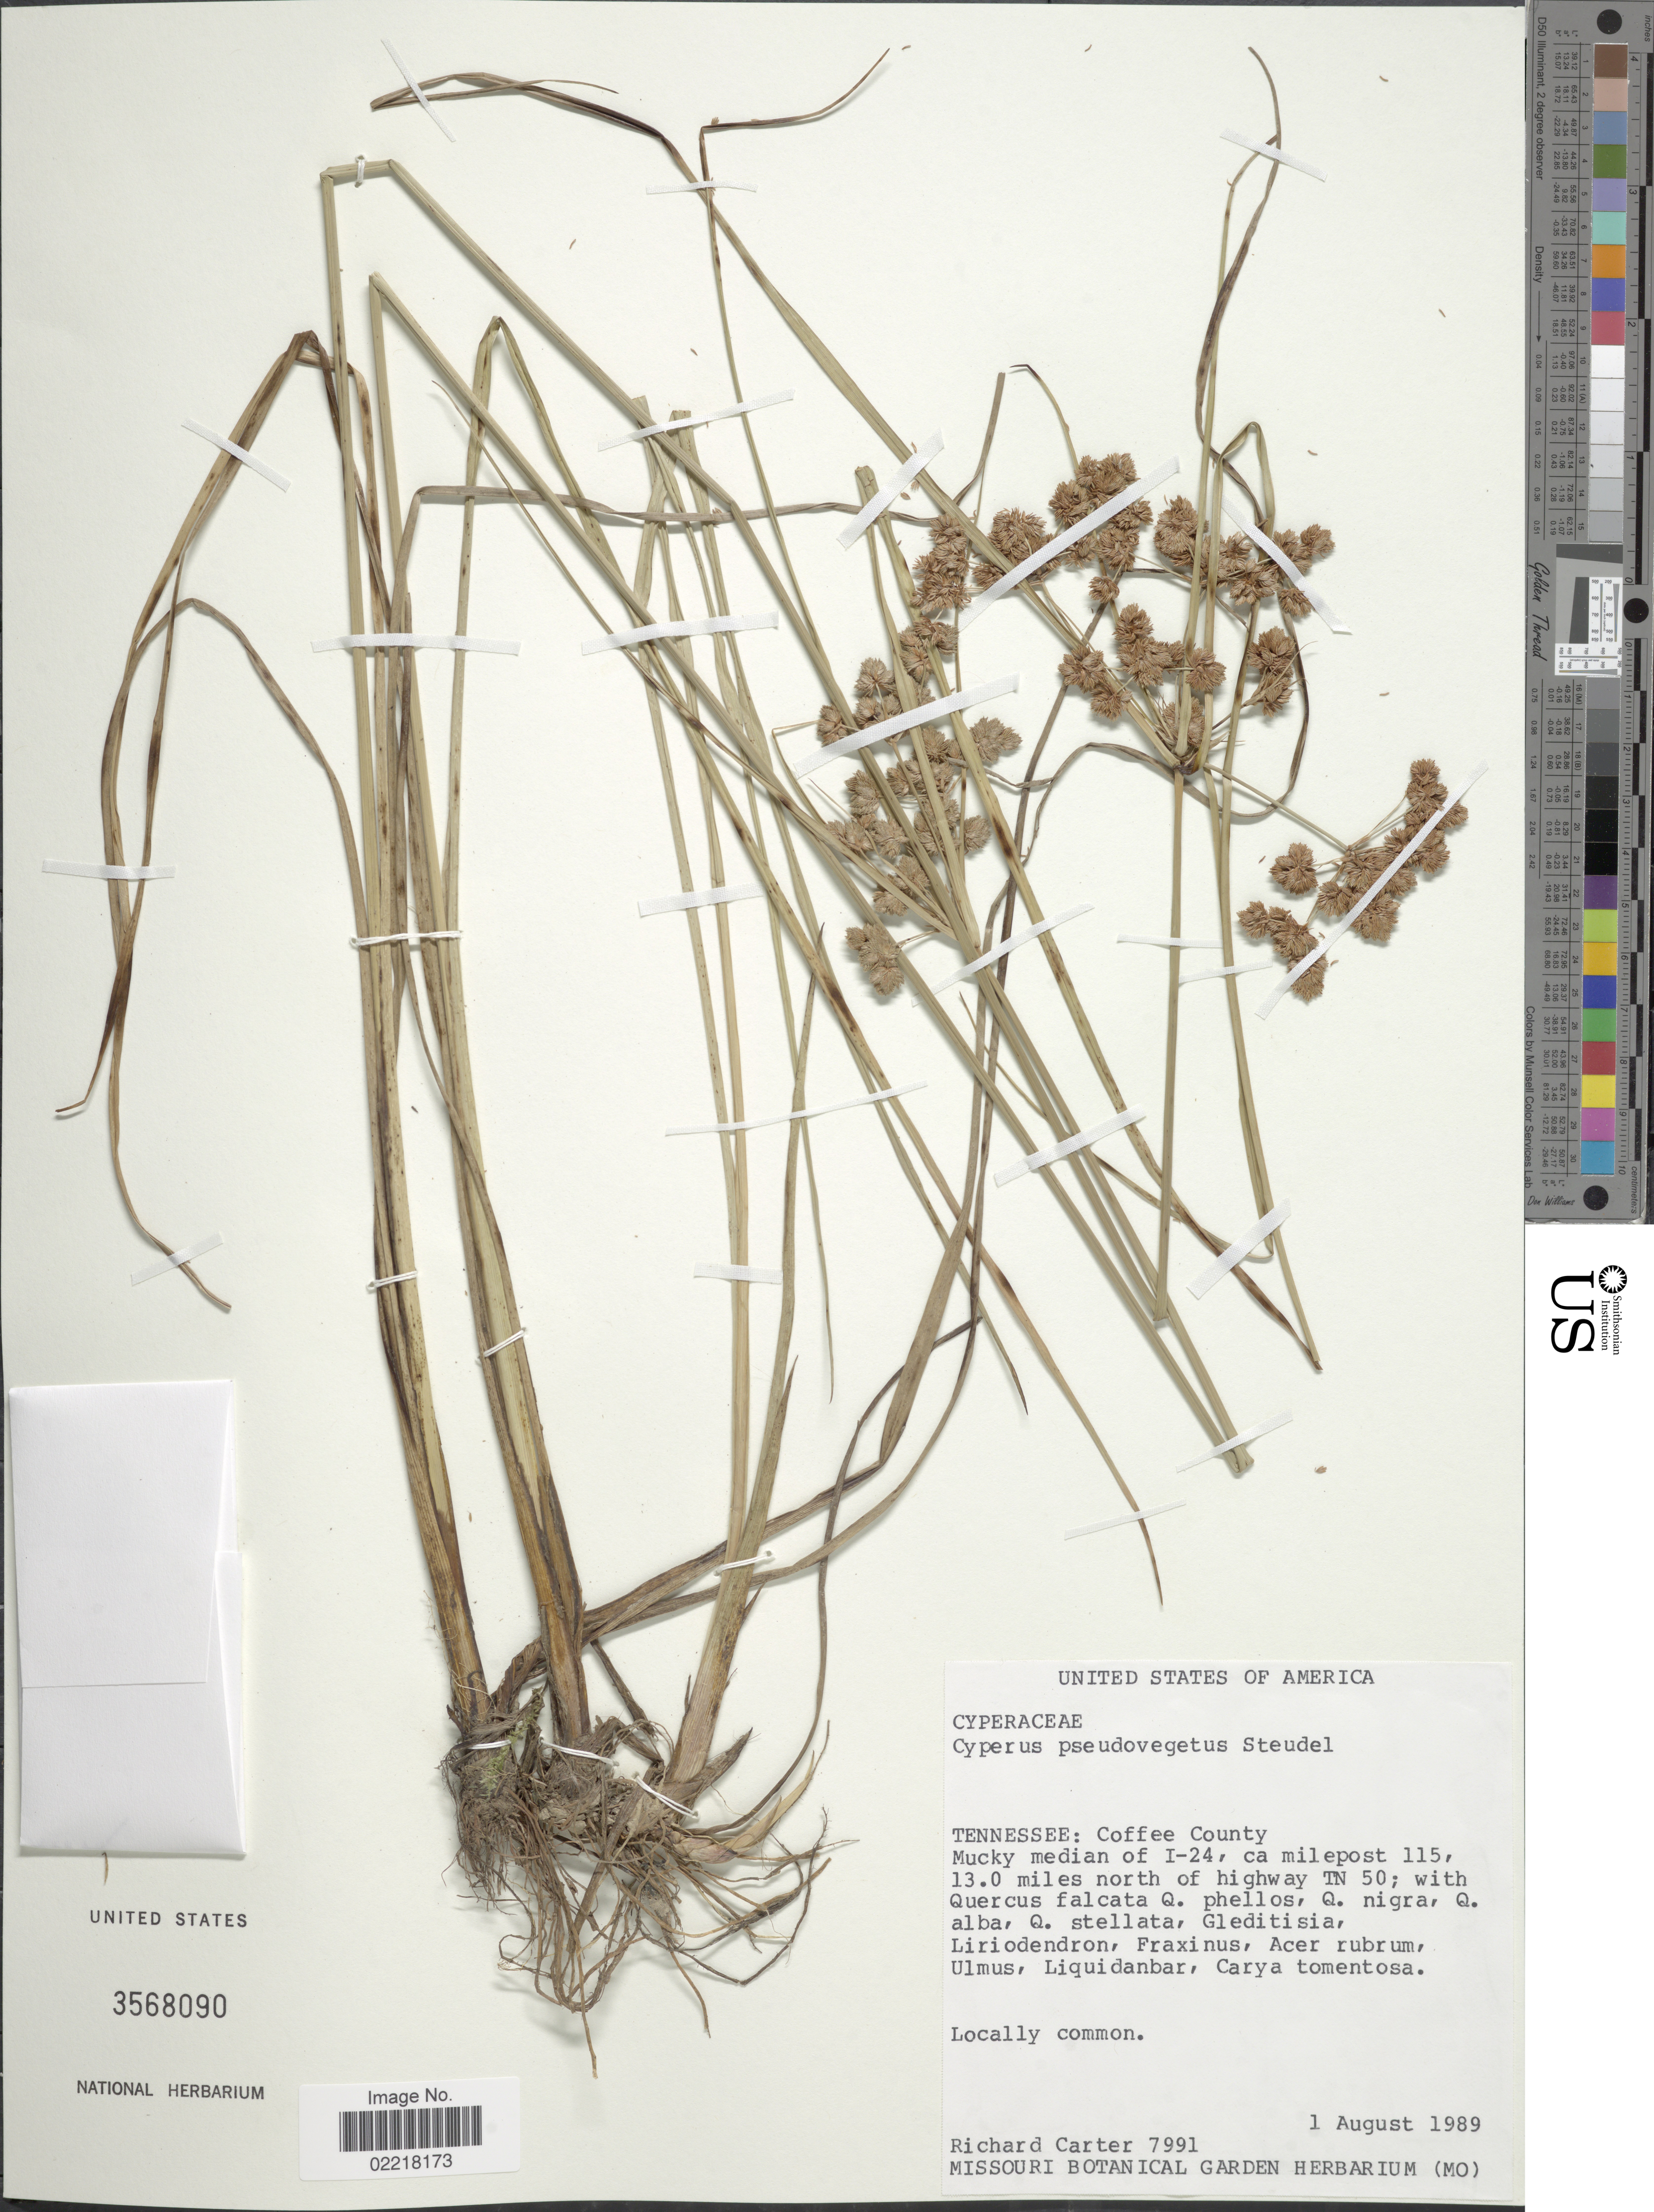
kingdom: Plantae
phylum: Tracheophyta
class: Liliopsida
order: Poales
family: Cyperaceae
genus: Cyperus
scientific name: Cyperus pseudovegetus Steud.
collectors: R. Carter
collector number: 7991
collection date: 1989-08-01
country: United States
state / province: Tennessee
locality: Coffee County. Mucky median of I-24, ca milepost 115, 13.0 miles north of highway TN 50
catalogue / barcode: US 3568090